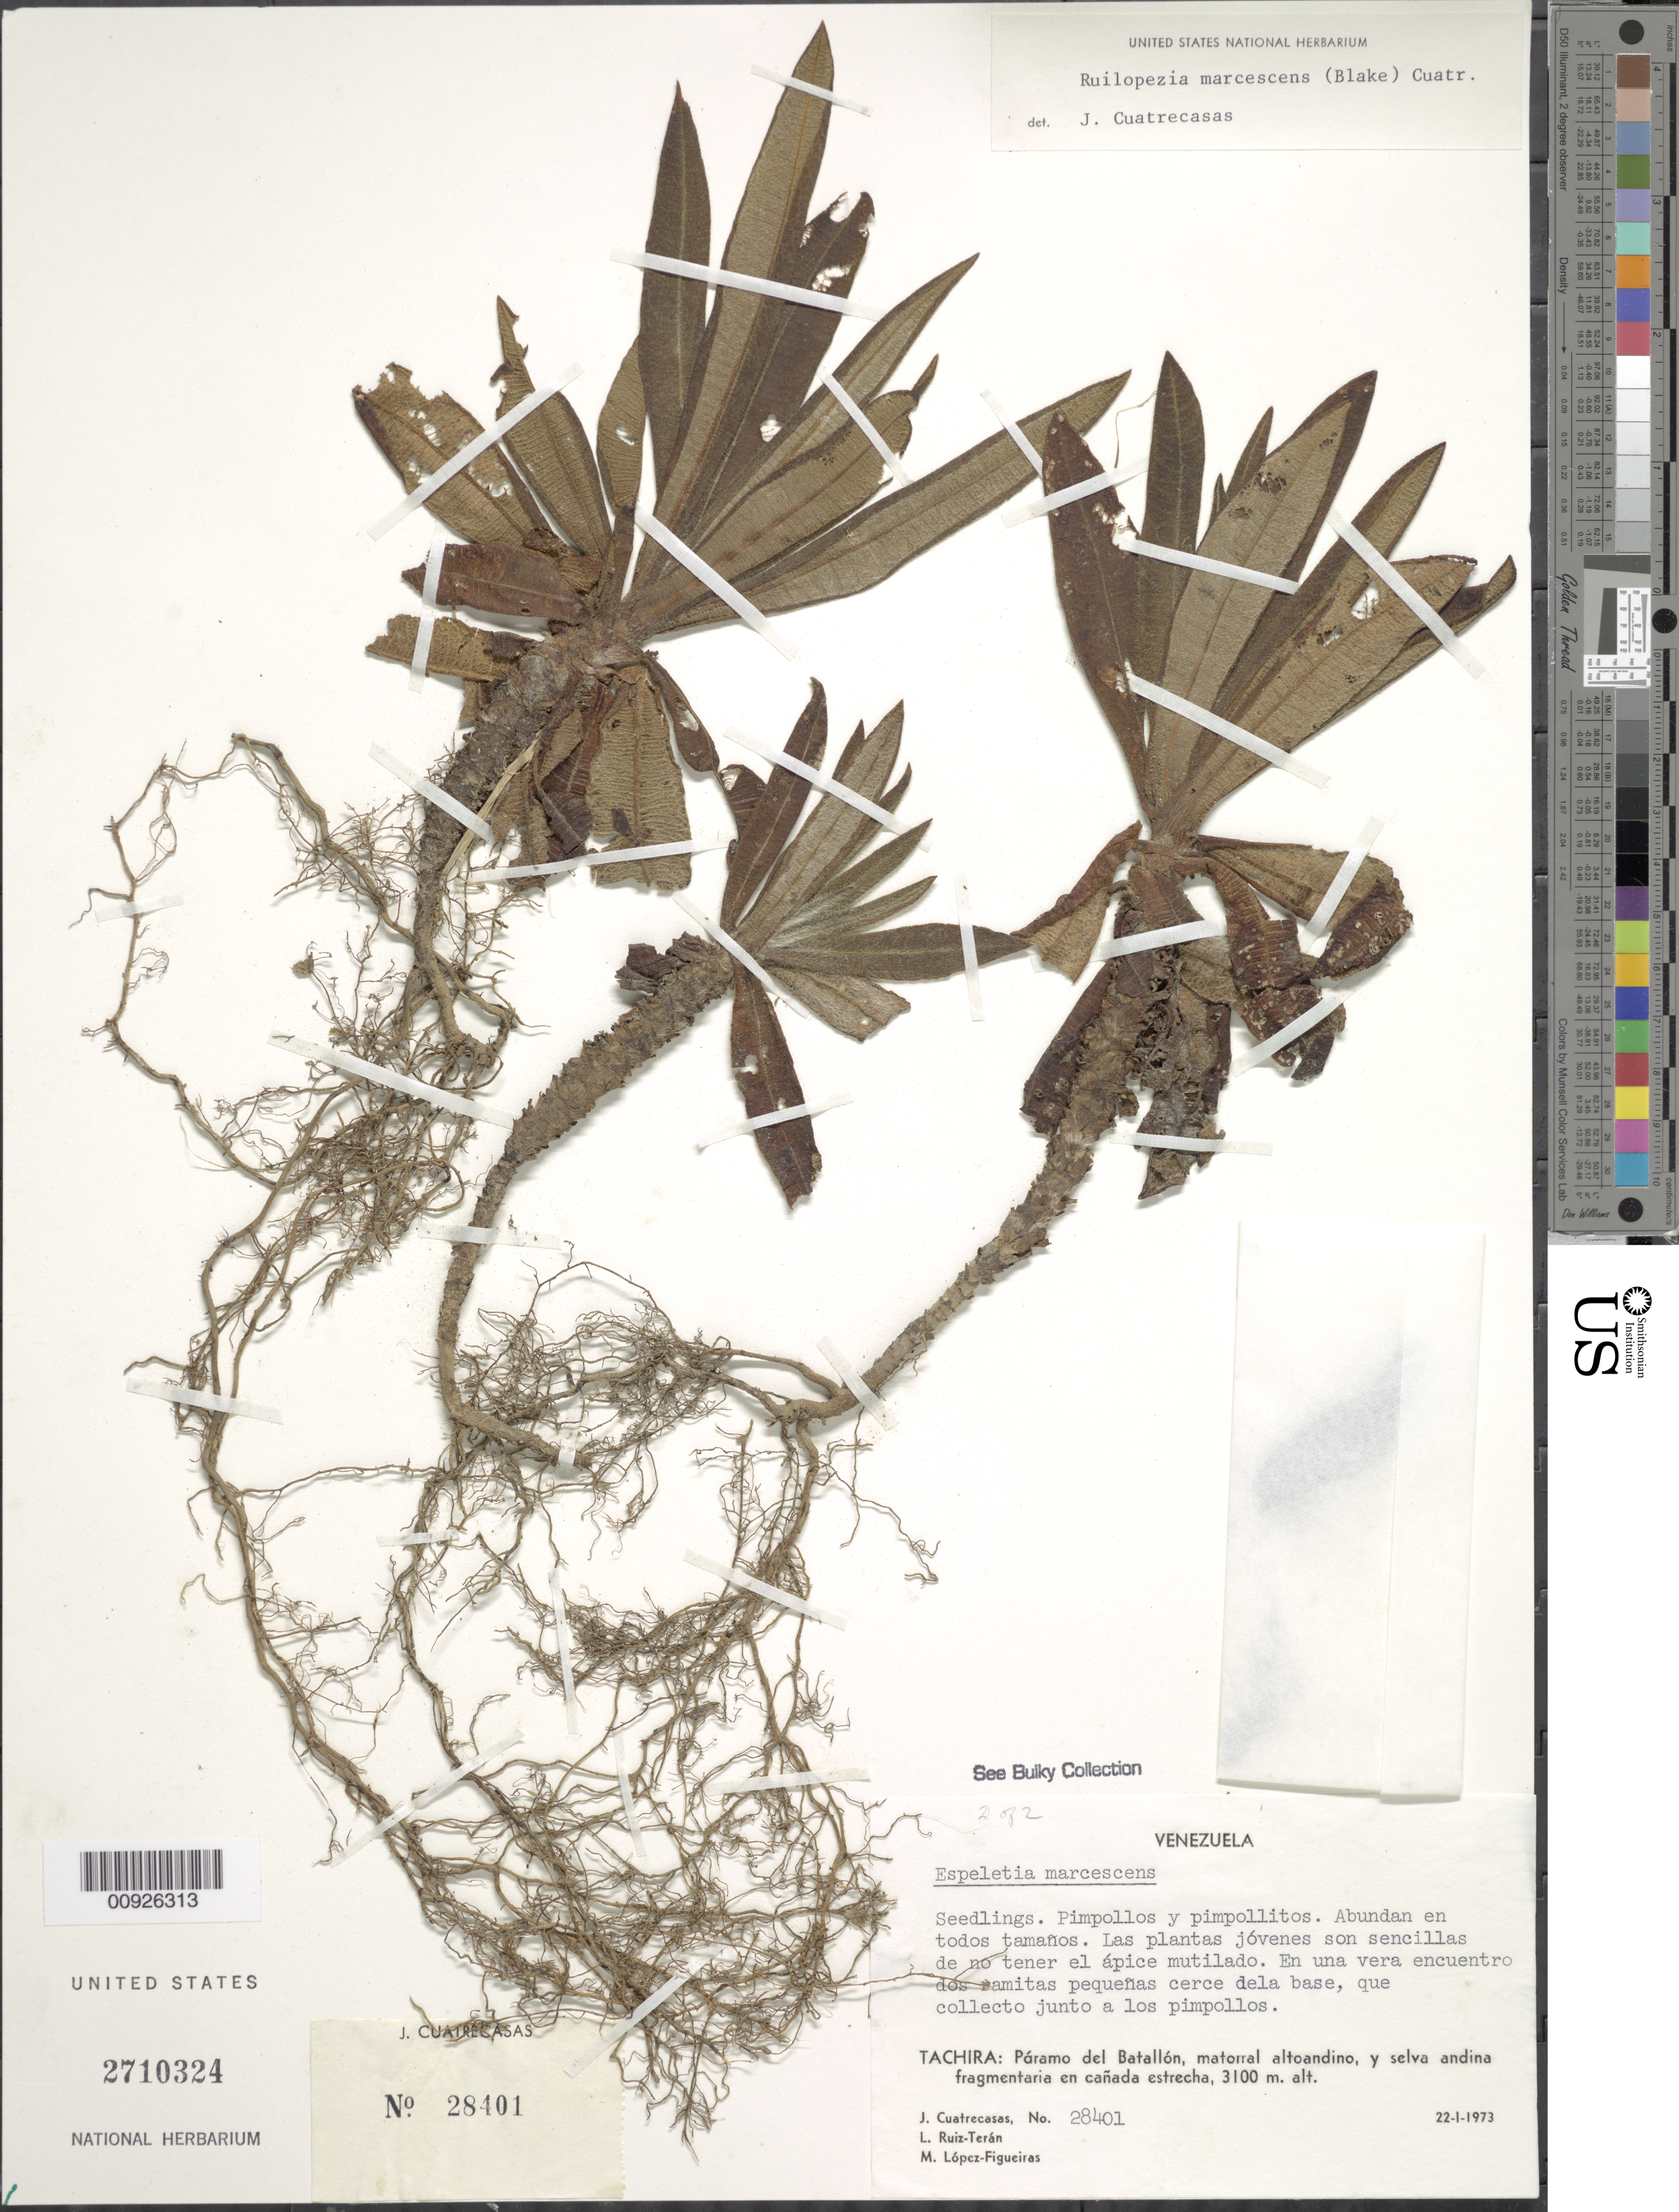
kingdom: Plantae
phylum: Tracheophyta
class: Magnoliopsida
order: Asterales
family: Asteraceae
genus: Ruilopezia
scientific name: Ruilopezia marcescens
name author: (S.F. Blake) Cuatrec.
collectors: J. Cuatrecasas, L. E. Ruíz-Terán & M. López Figueiras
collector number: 28401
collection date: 1973-01-22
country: Venezuela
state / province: Táchira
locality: P. del Batallón. Matorral altoandino, y selva altoandina fragmentaria en cañada estrecha.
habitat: matorral andino y selva andina fragmentaria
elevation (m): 3100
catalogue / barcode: US 2710324